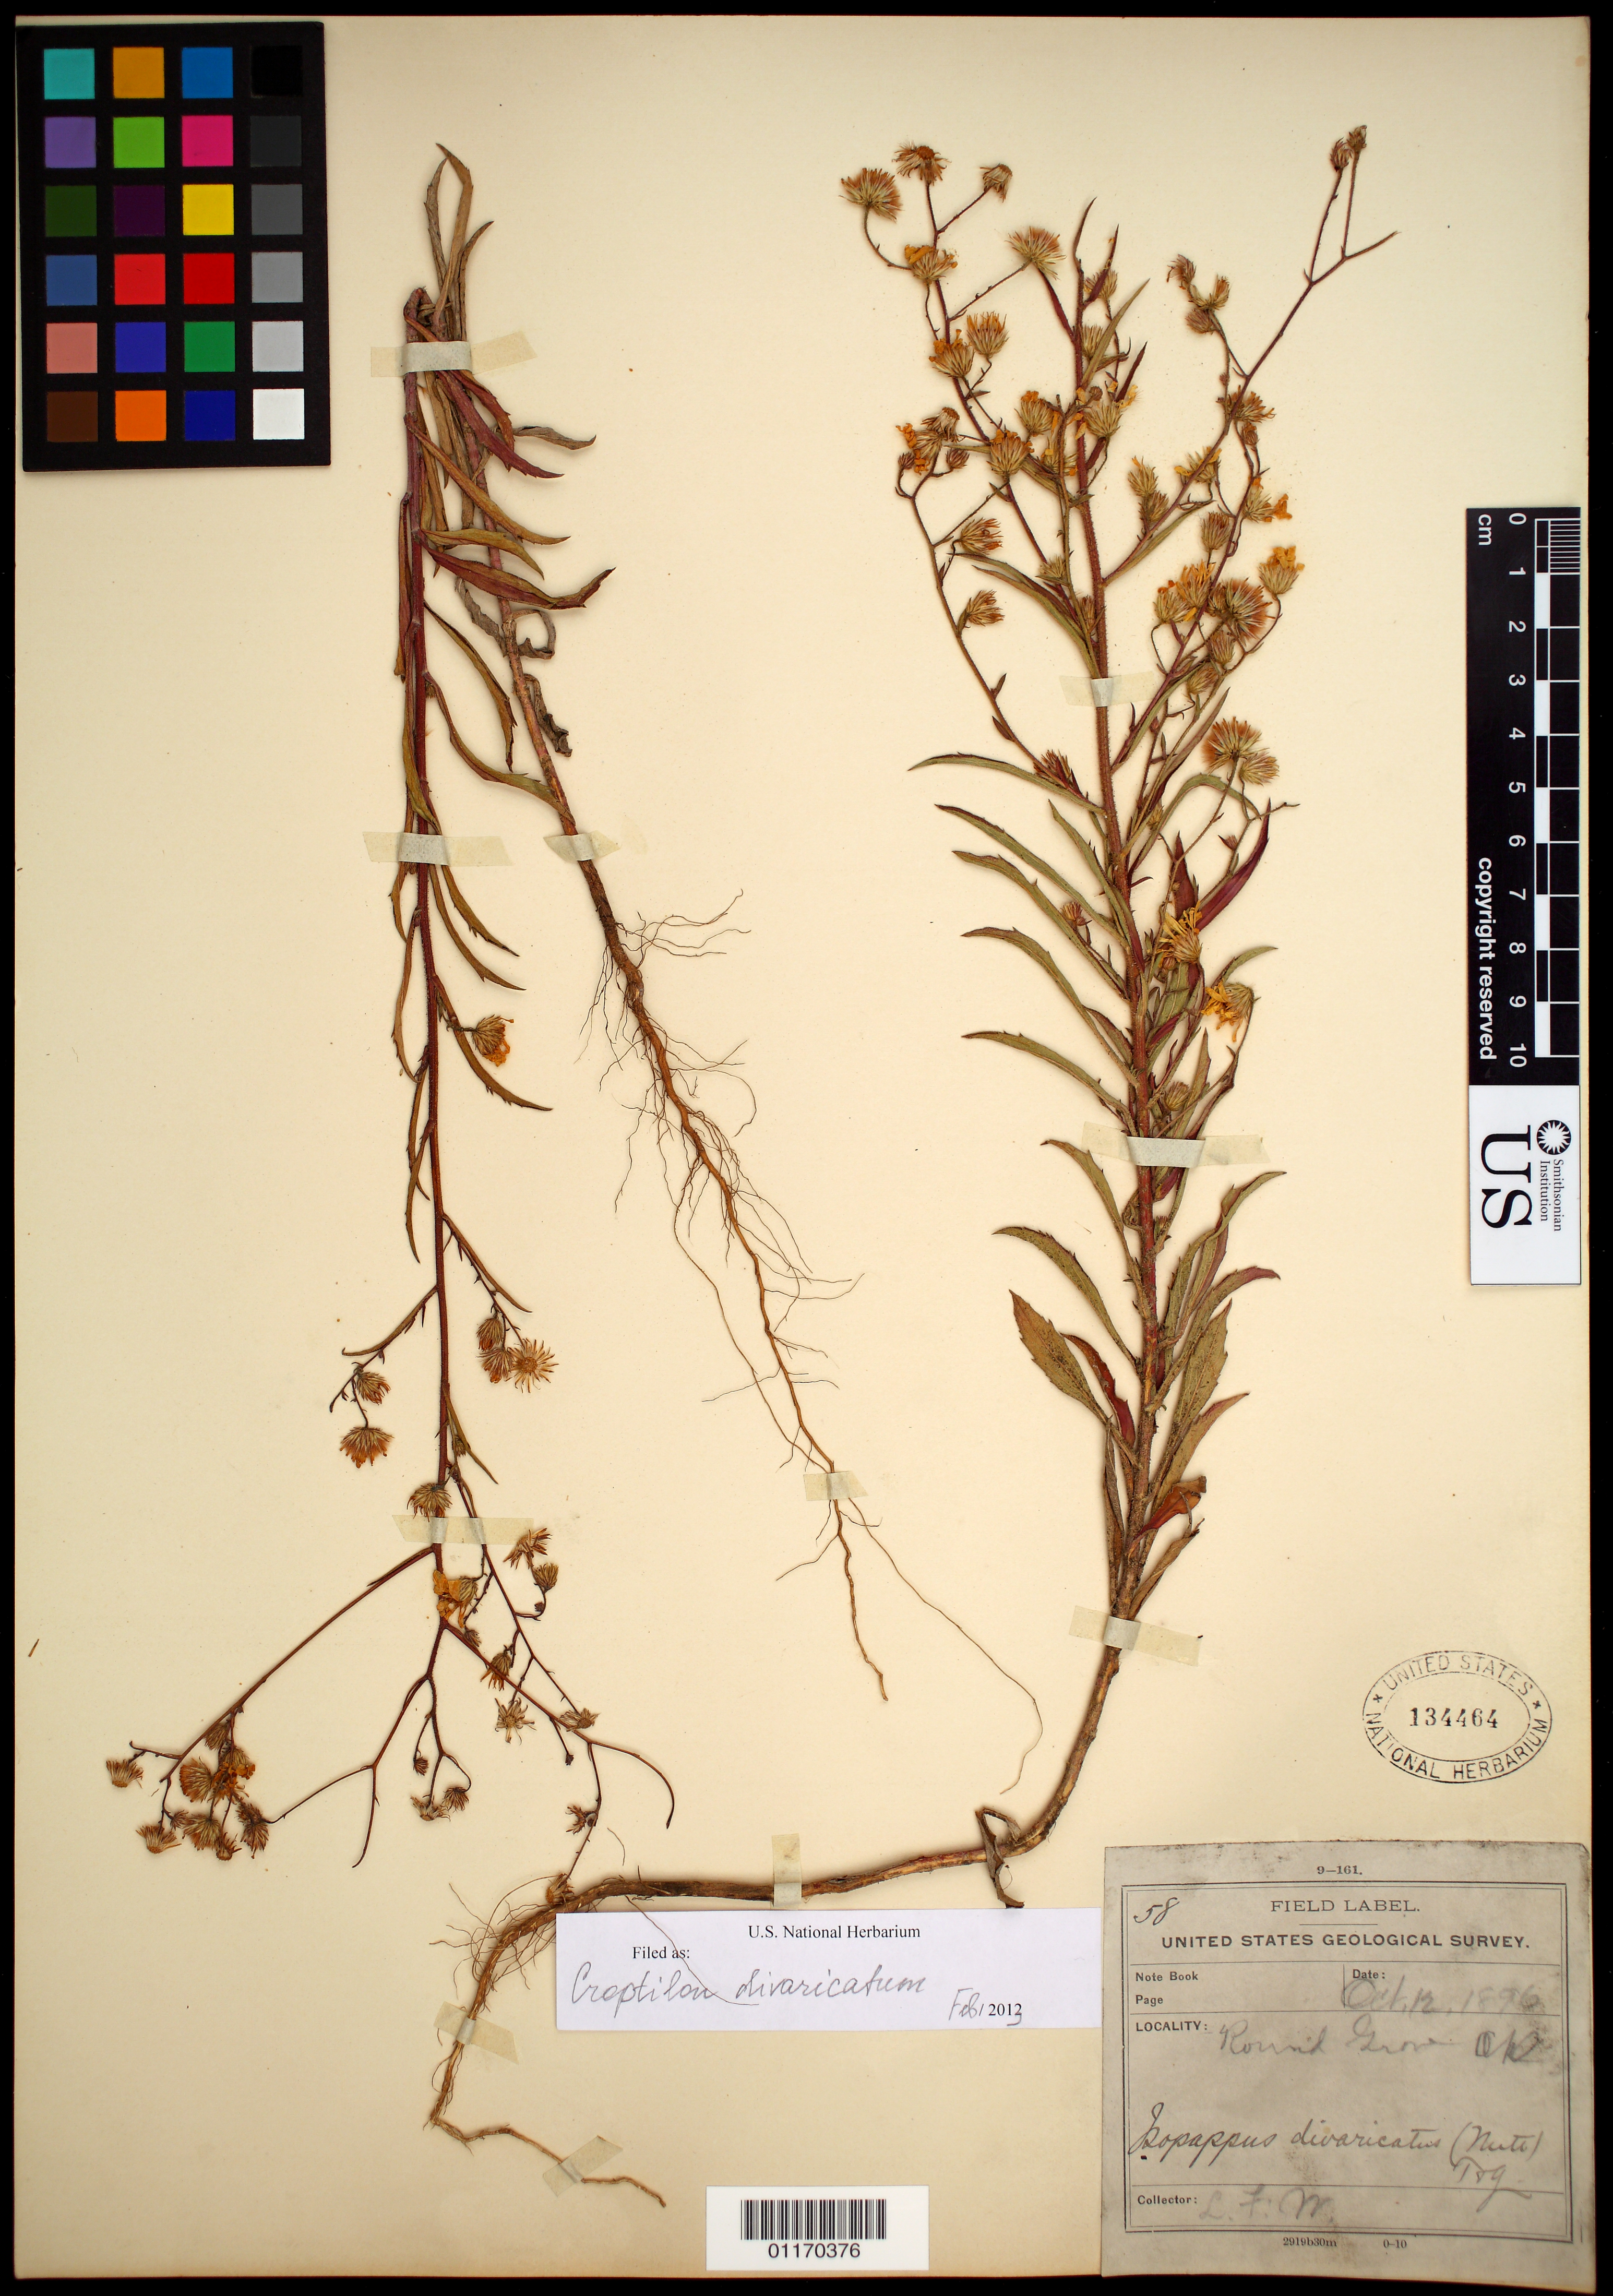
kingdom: Plantae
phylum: Tracheophyta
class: Magnoliopsida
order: Asterales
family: Asteraceae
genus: Croptilon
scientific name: Croptilon divaricatum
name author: (Nutt.) Raf.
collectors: L. F. Ward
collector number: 58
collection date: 1896-10-12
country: United States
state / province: Oklahoma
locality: Round Grove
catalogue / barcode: US 134464